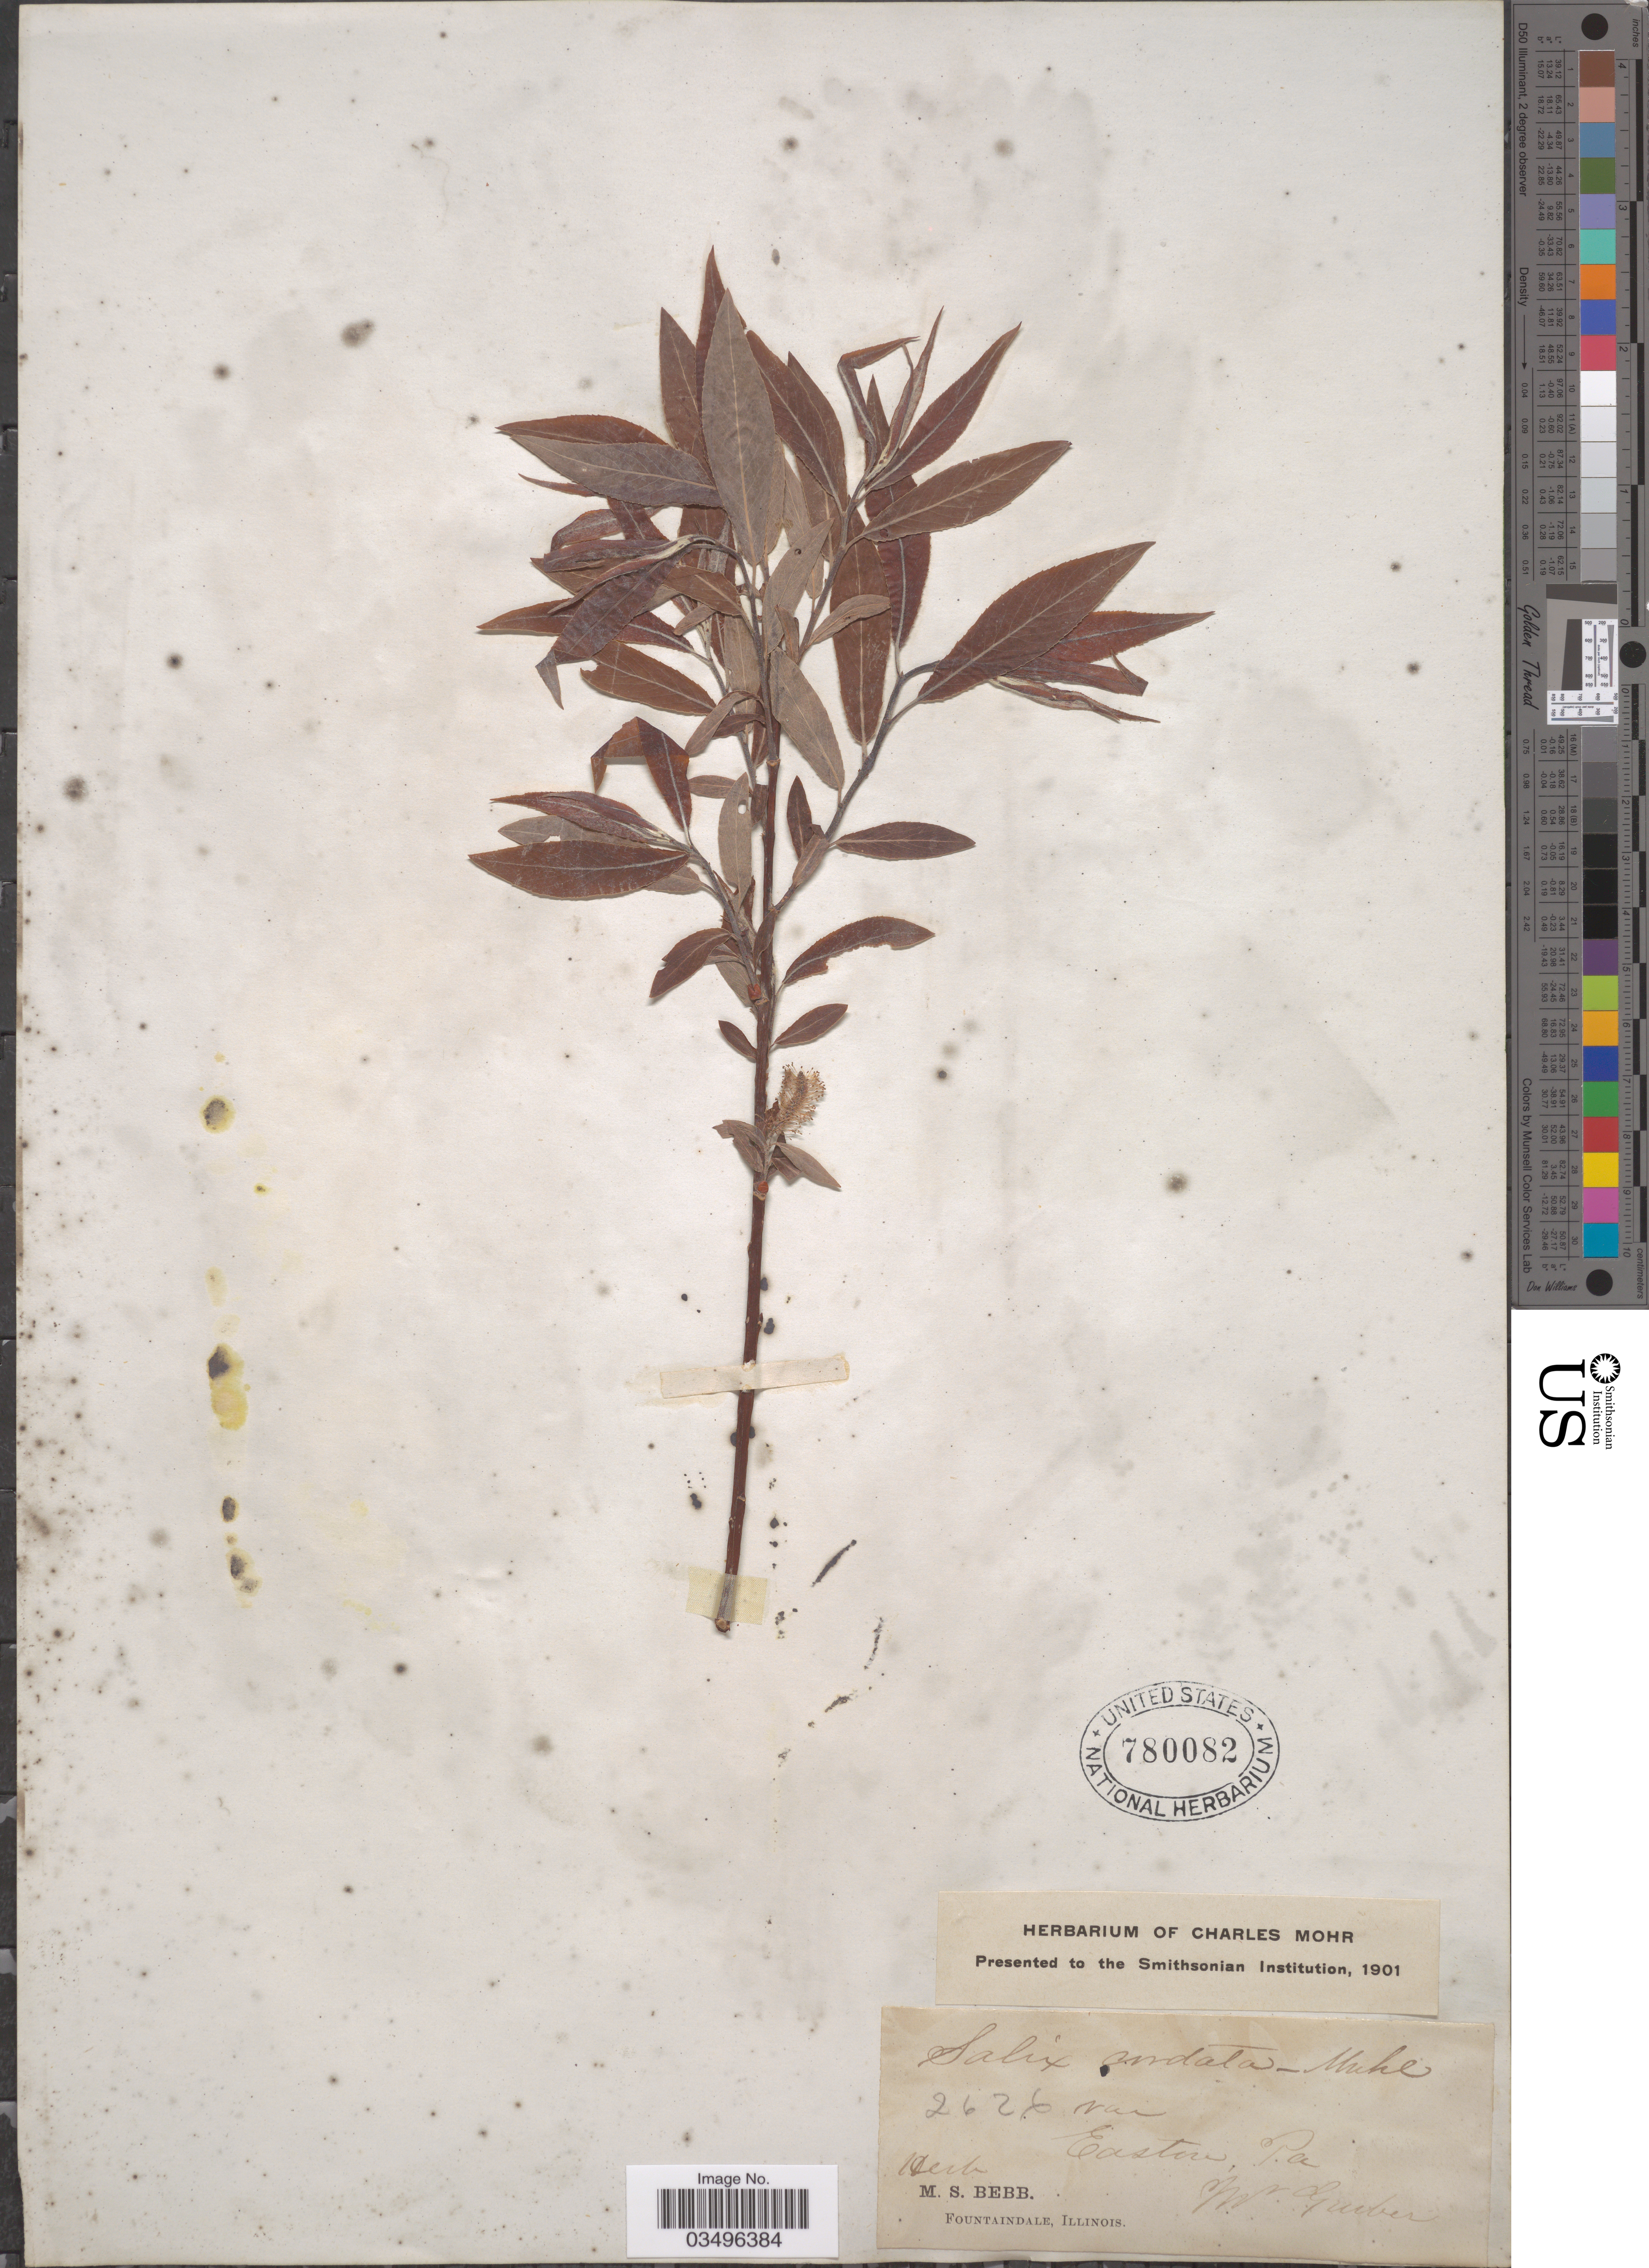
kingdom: Plantae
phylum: Tracheophyta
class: Magnoliopsida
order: Malpighiales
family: Salicaceae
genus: Salix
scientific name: Salix cordata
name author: Michx.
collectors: M. Bebb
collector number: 2626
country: United States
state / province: Pennsylvania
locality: Easton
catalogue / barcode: US 780082